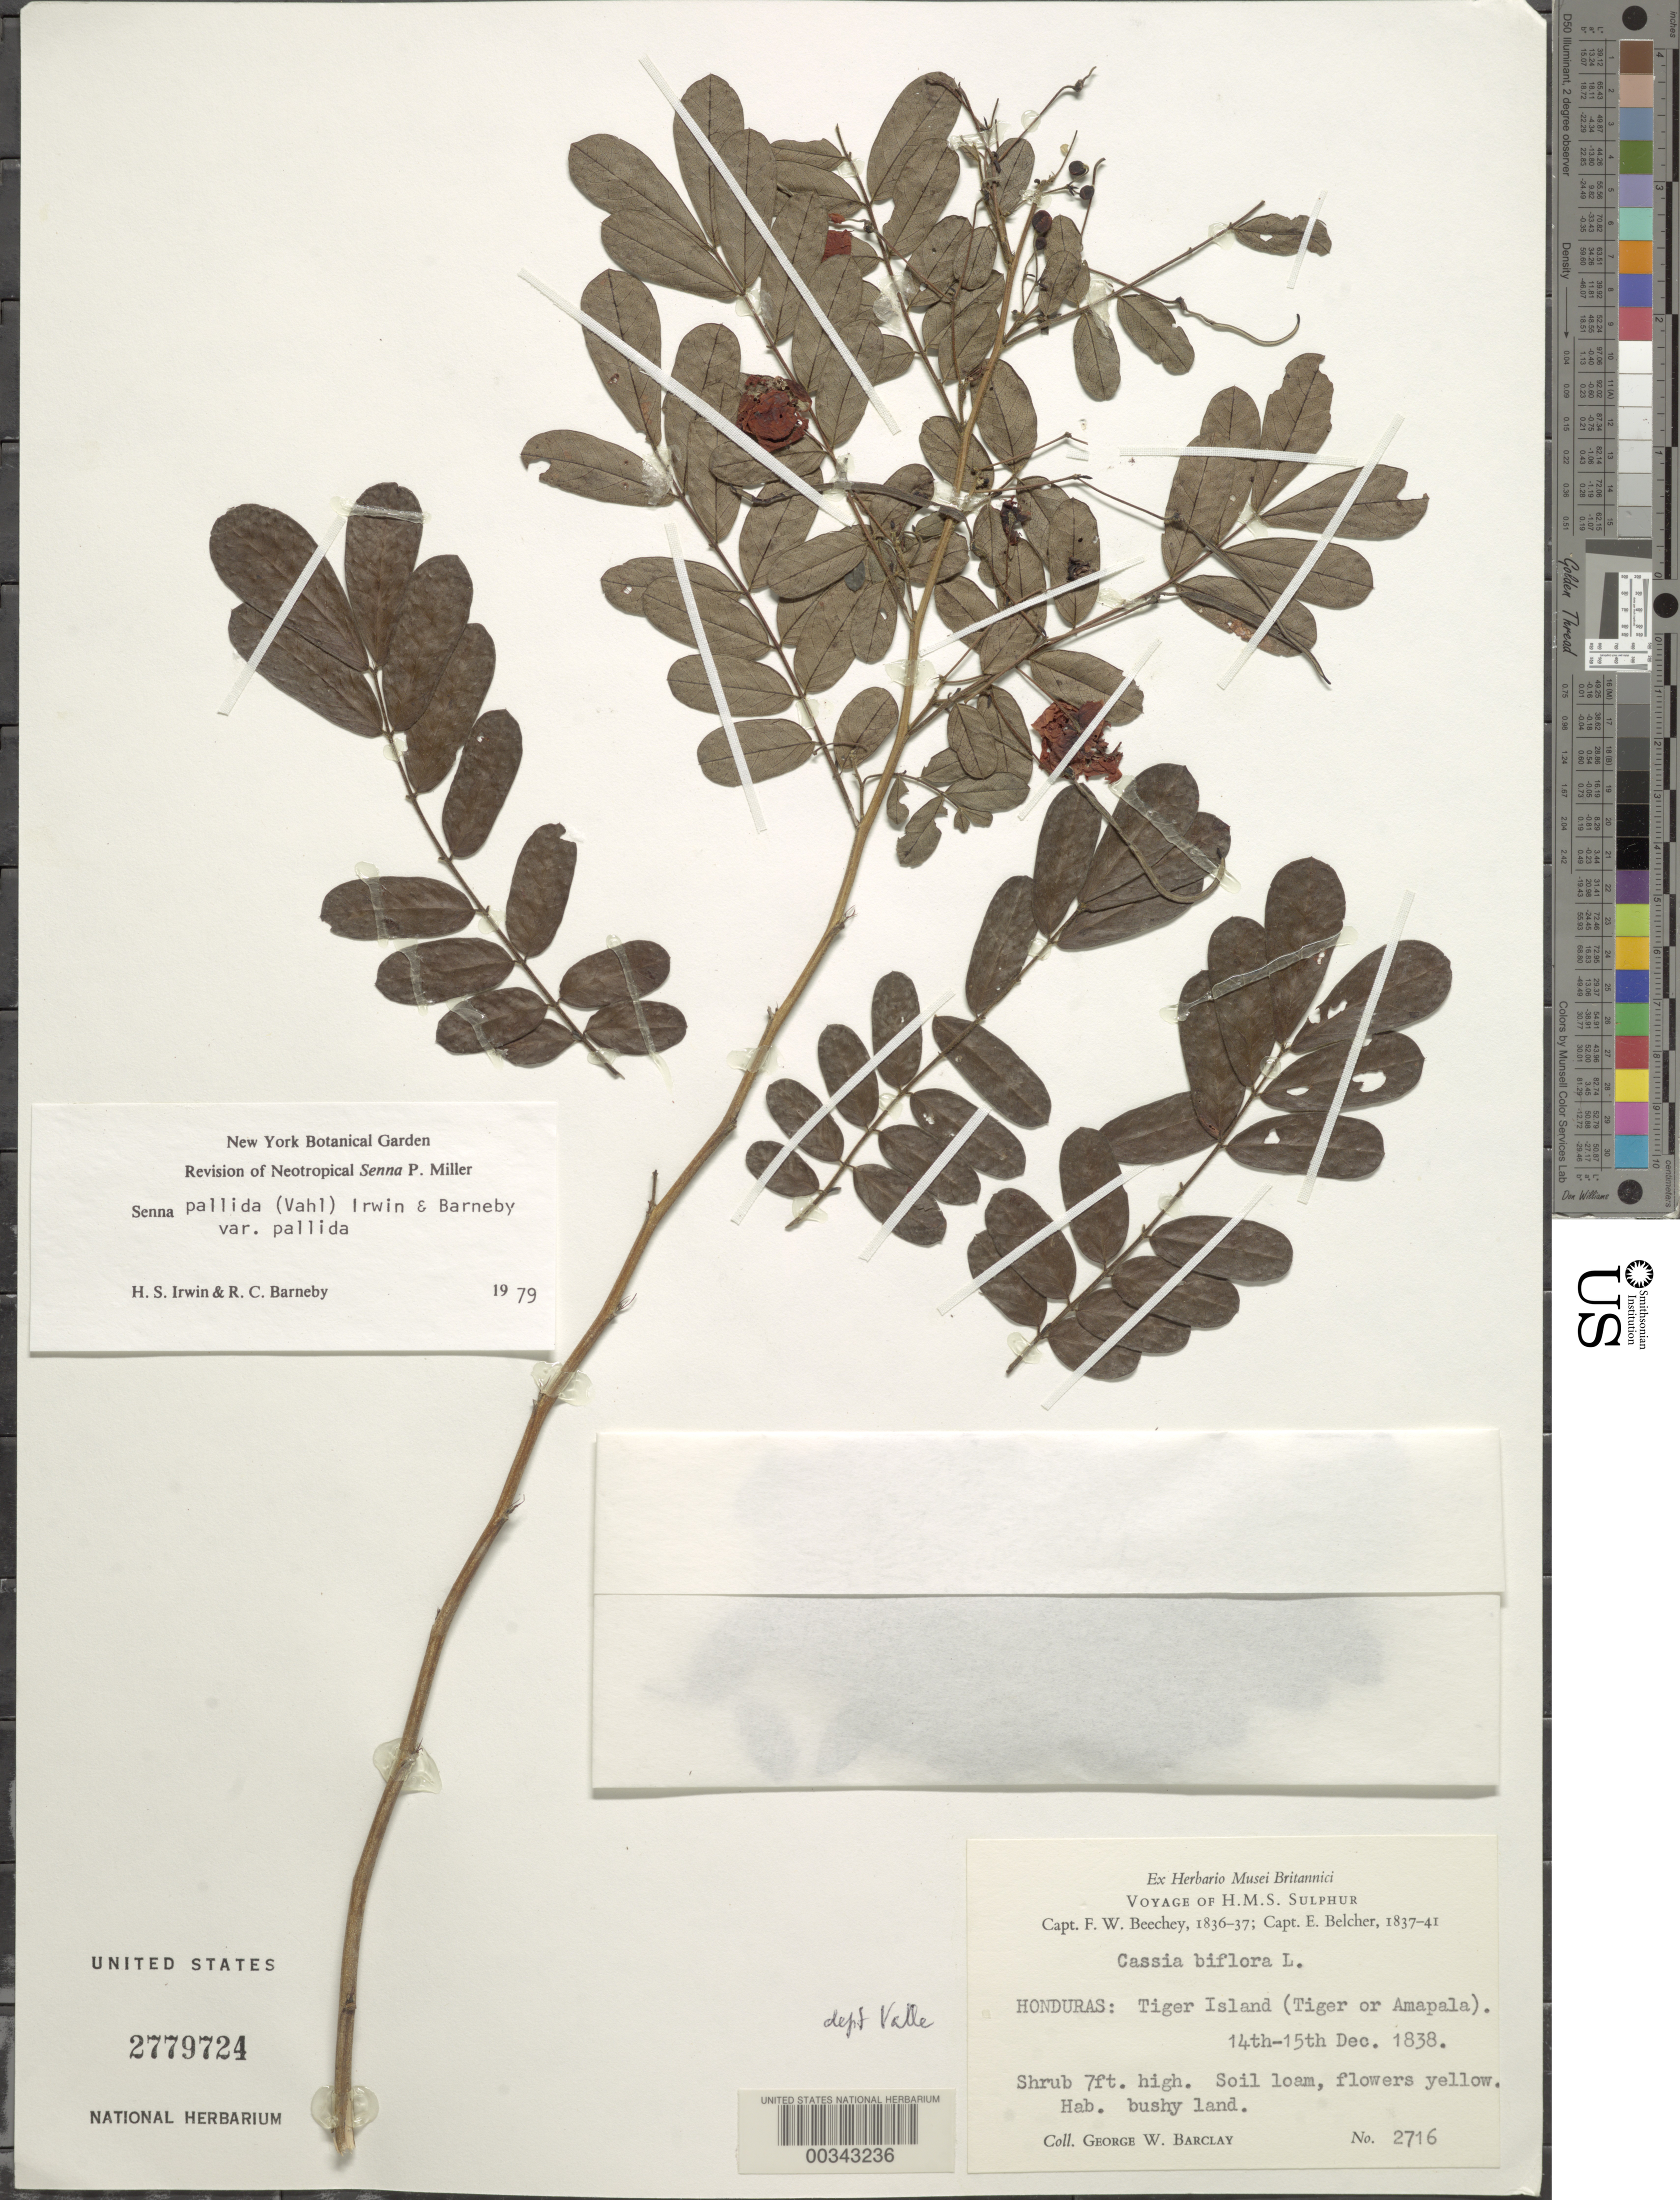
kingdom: Plantae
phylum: Tracheophyta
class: Magnoliopsida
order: Fabales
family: Fabaceae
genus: Senna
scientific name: Senna pallida var. pallida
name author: (Vahl) H.S. Irwin & Barneby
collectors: G. W. Barclay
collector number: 2716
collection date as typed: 14 Dec 1838 and 15 Dec 1838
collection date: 1838-12-14,1838-12-15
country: Honduras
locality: Tiger island (tiger or amapala)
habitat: Bushy land; soil loam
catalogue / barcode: US 2779724